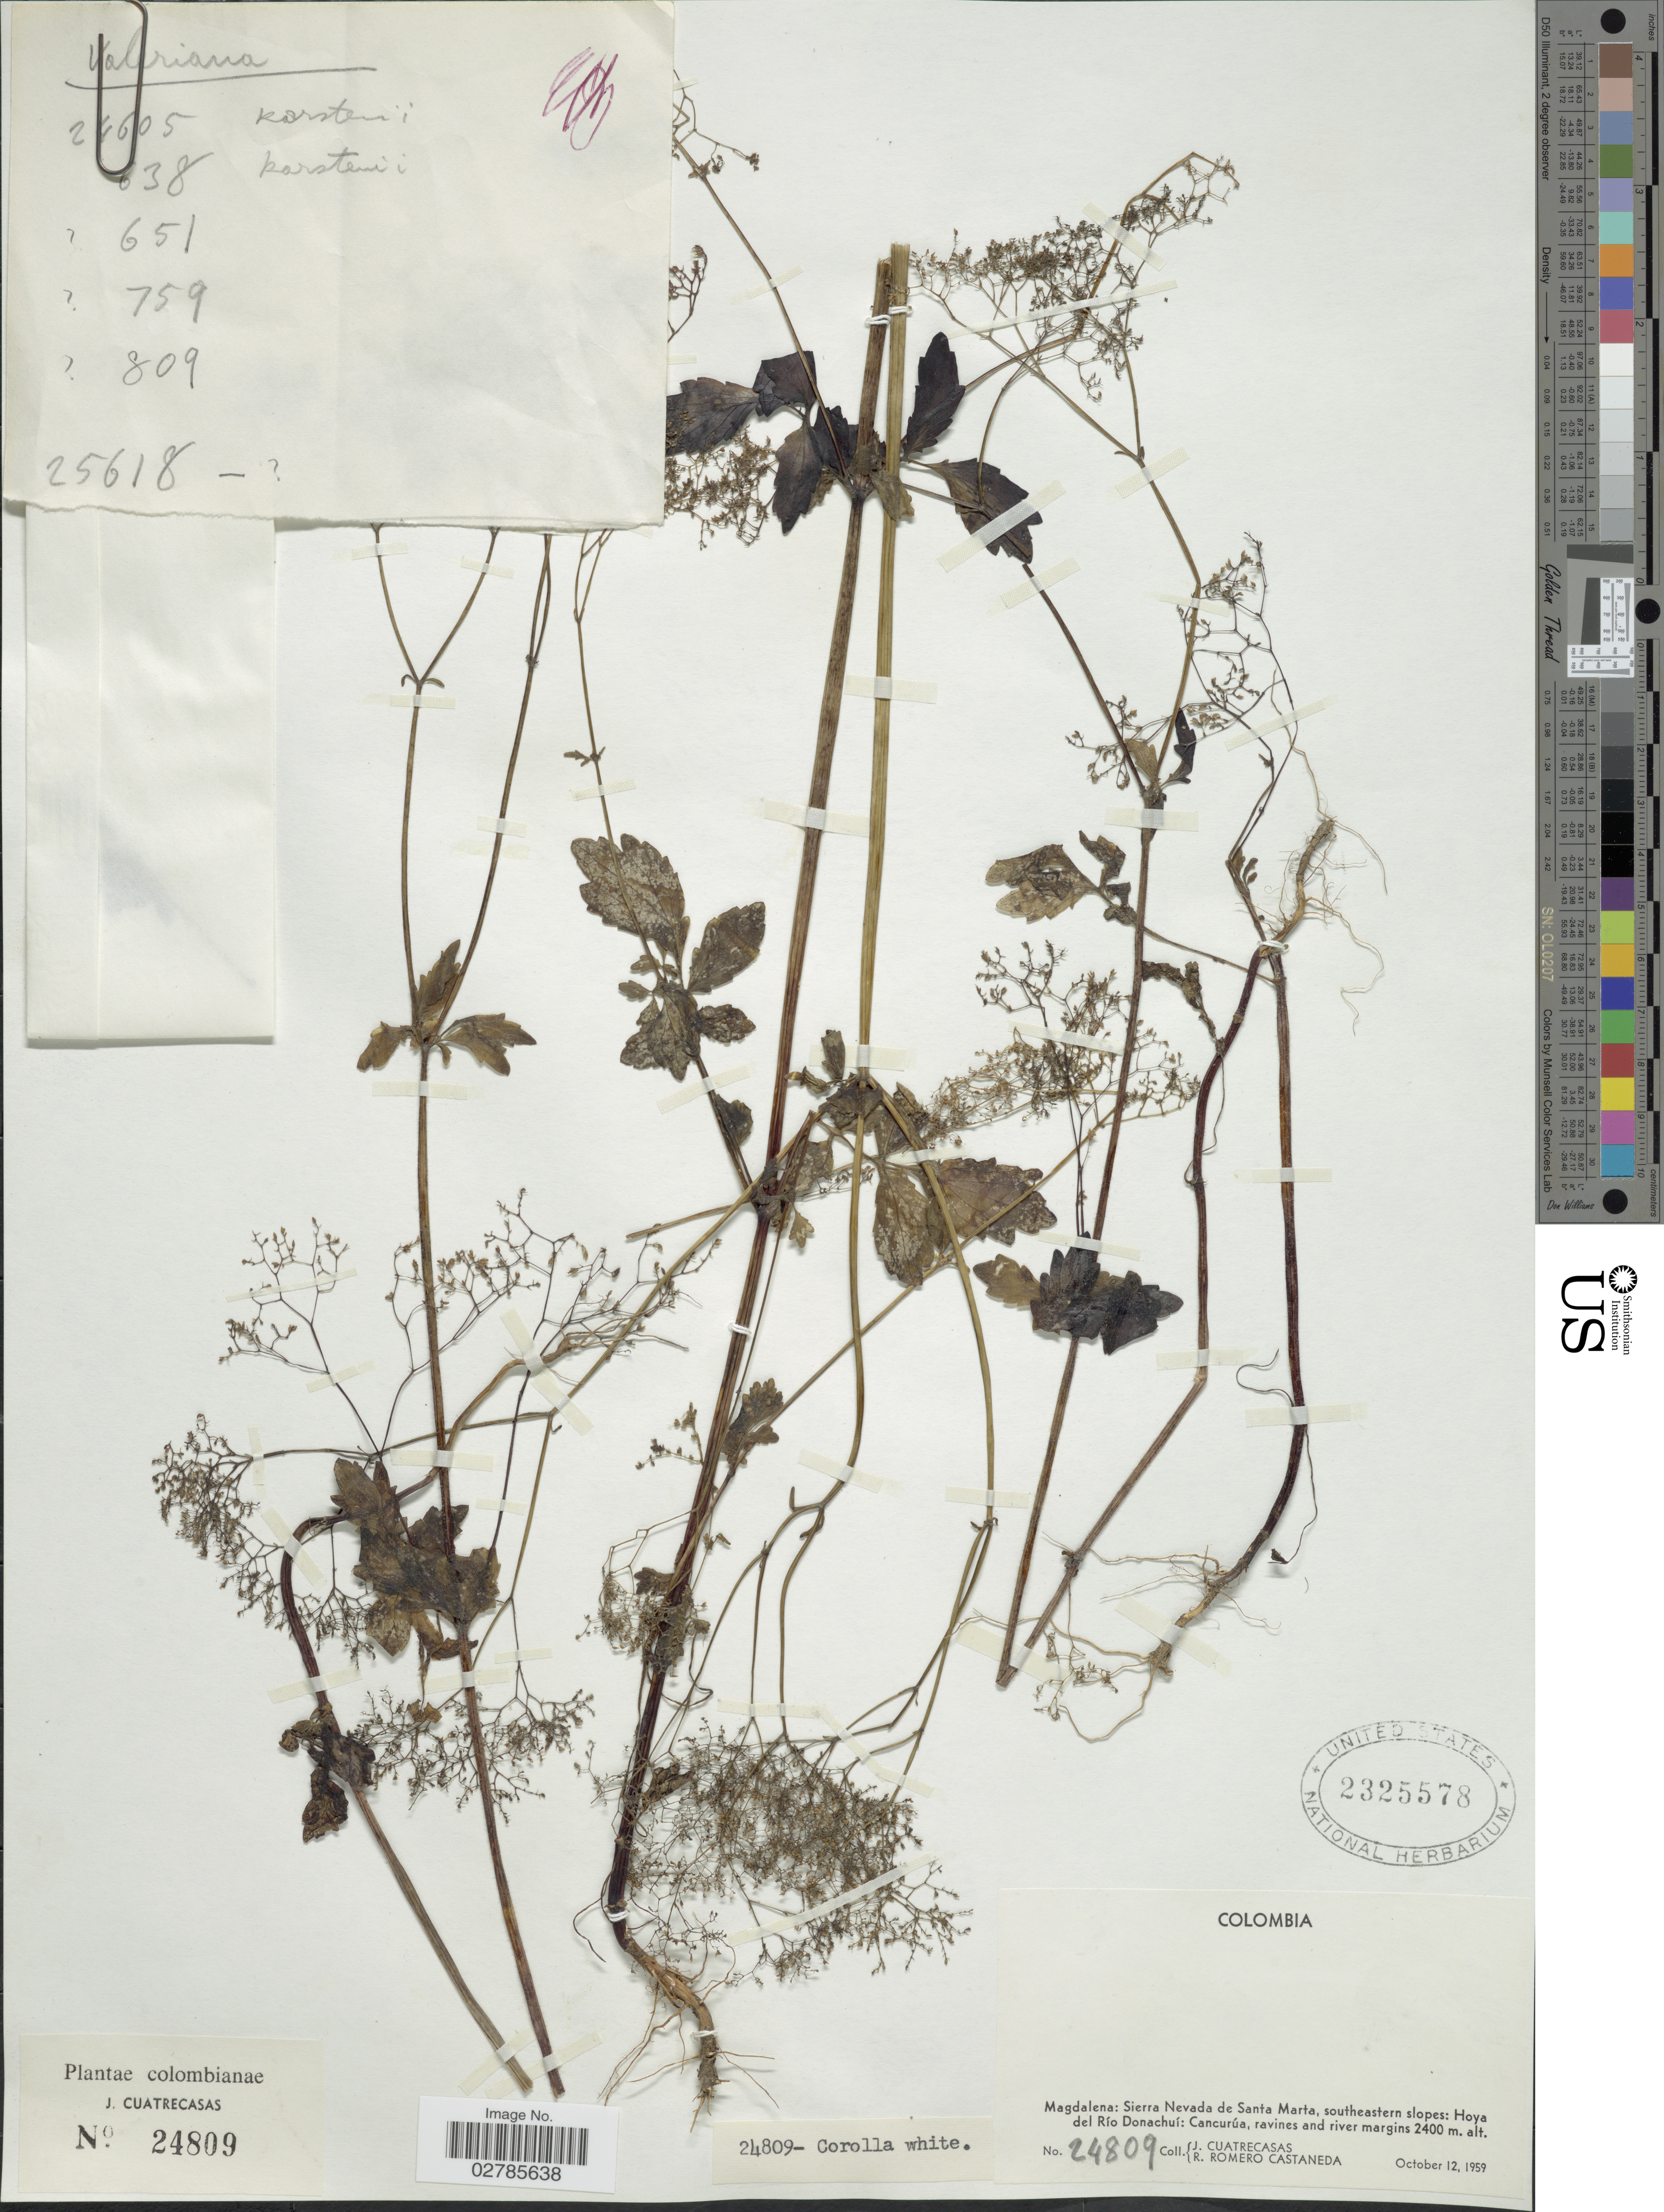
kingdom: Plantae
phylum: Tracheophyta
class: Magnoliopsida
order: Dipsacales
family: Caprifoliaceae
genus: Valeriana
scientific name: Valeriana sp.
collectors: J. Cuatrecasas & R. Romero Castañeda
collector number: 24809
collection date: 1959-10-12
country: Colombia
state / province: Magdalena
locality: Sierra Nevada de Santa Marta, southeastern slopes: Hoya del Río Donachuí: Cancurúa, ravines and river margins.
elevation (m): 2400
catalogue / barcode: US 2325578